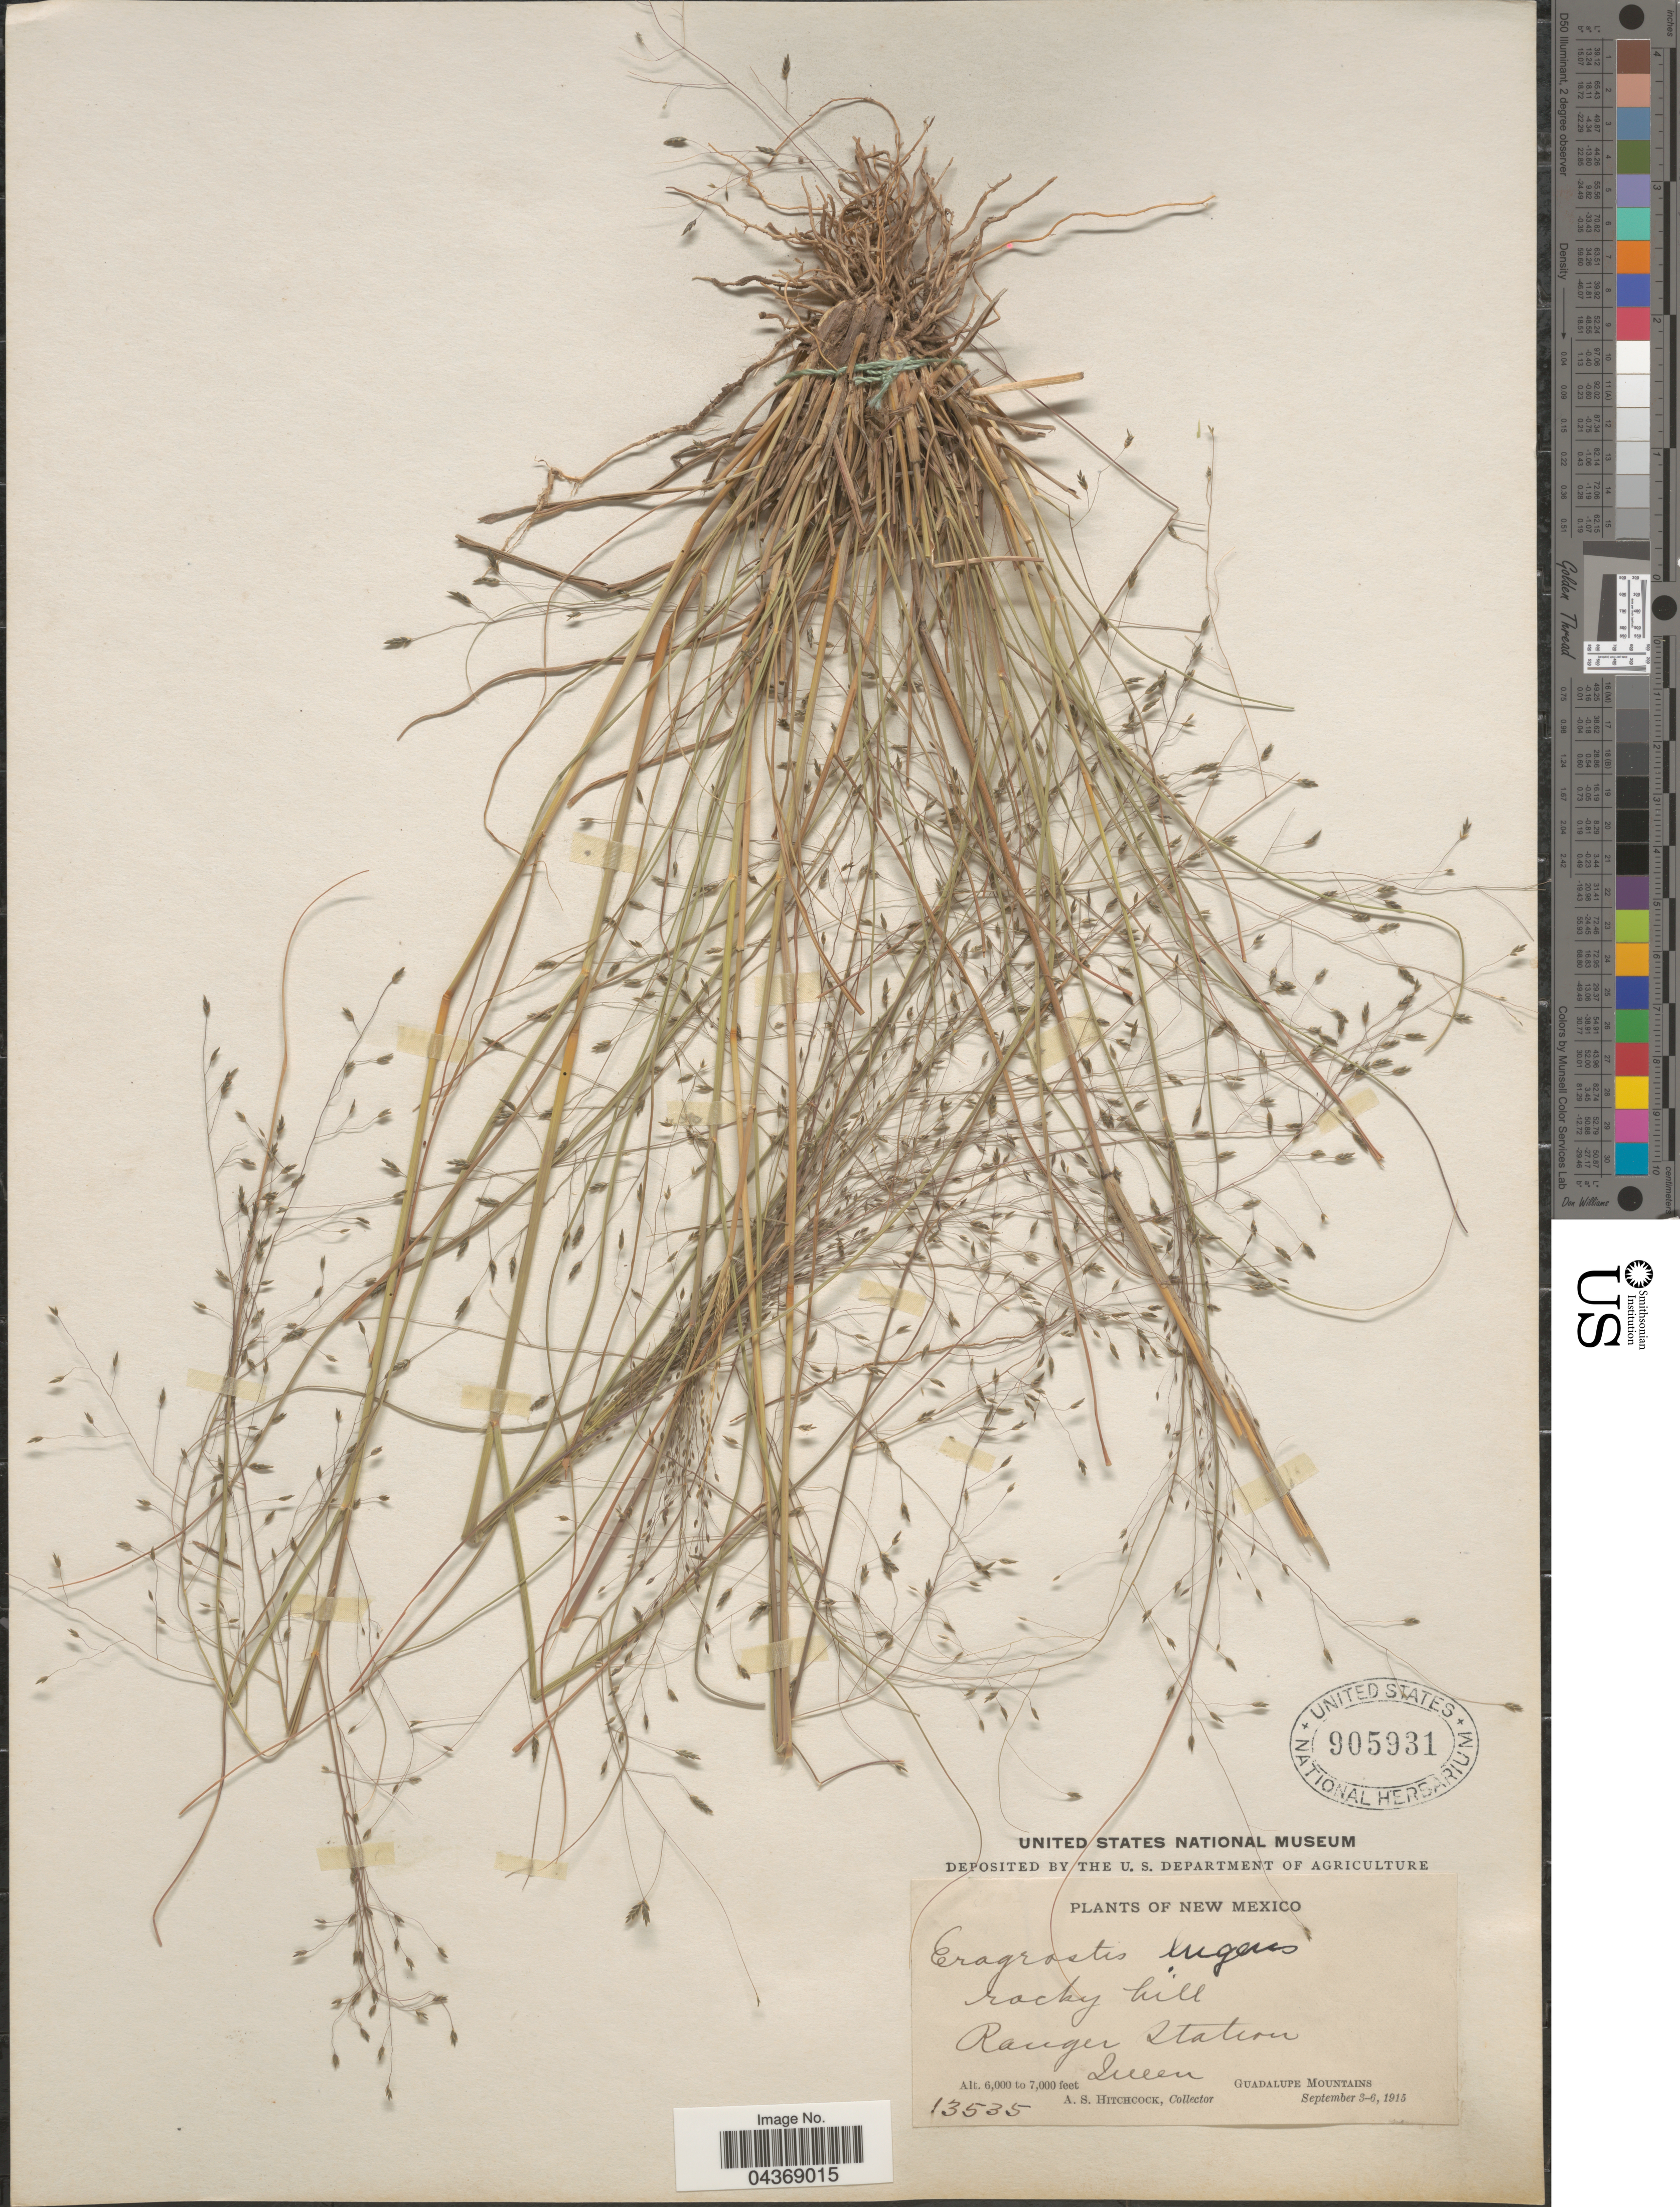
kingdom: Plantae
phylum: Tracheophyta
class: Liliopsida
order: Poales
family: Poaceae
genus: Eragrostis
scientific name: Eragrostis intermedia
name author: Hitchc.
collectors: A. S. Hitchcock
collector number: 13535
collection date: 1915-09-03/1915-09-06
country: United States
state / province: New Mexico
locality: Rocky hill. Ranger Station. Queen. Guadalupe Mountains.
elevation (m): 1829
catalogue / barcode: US 905931